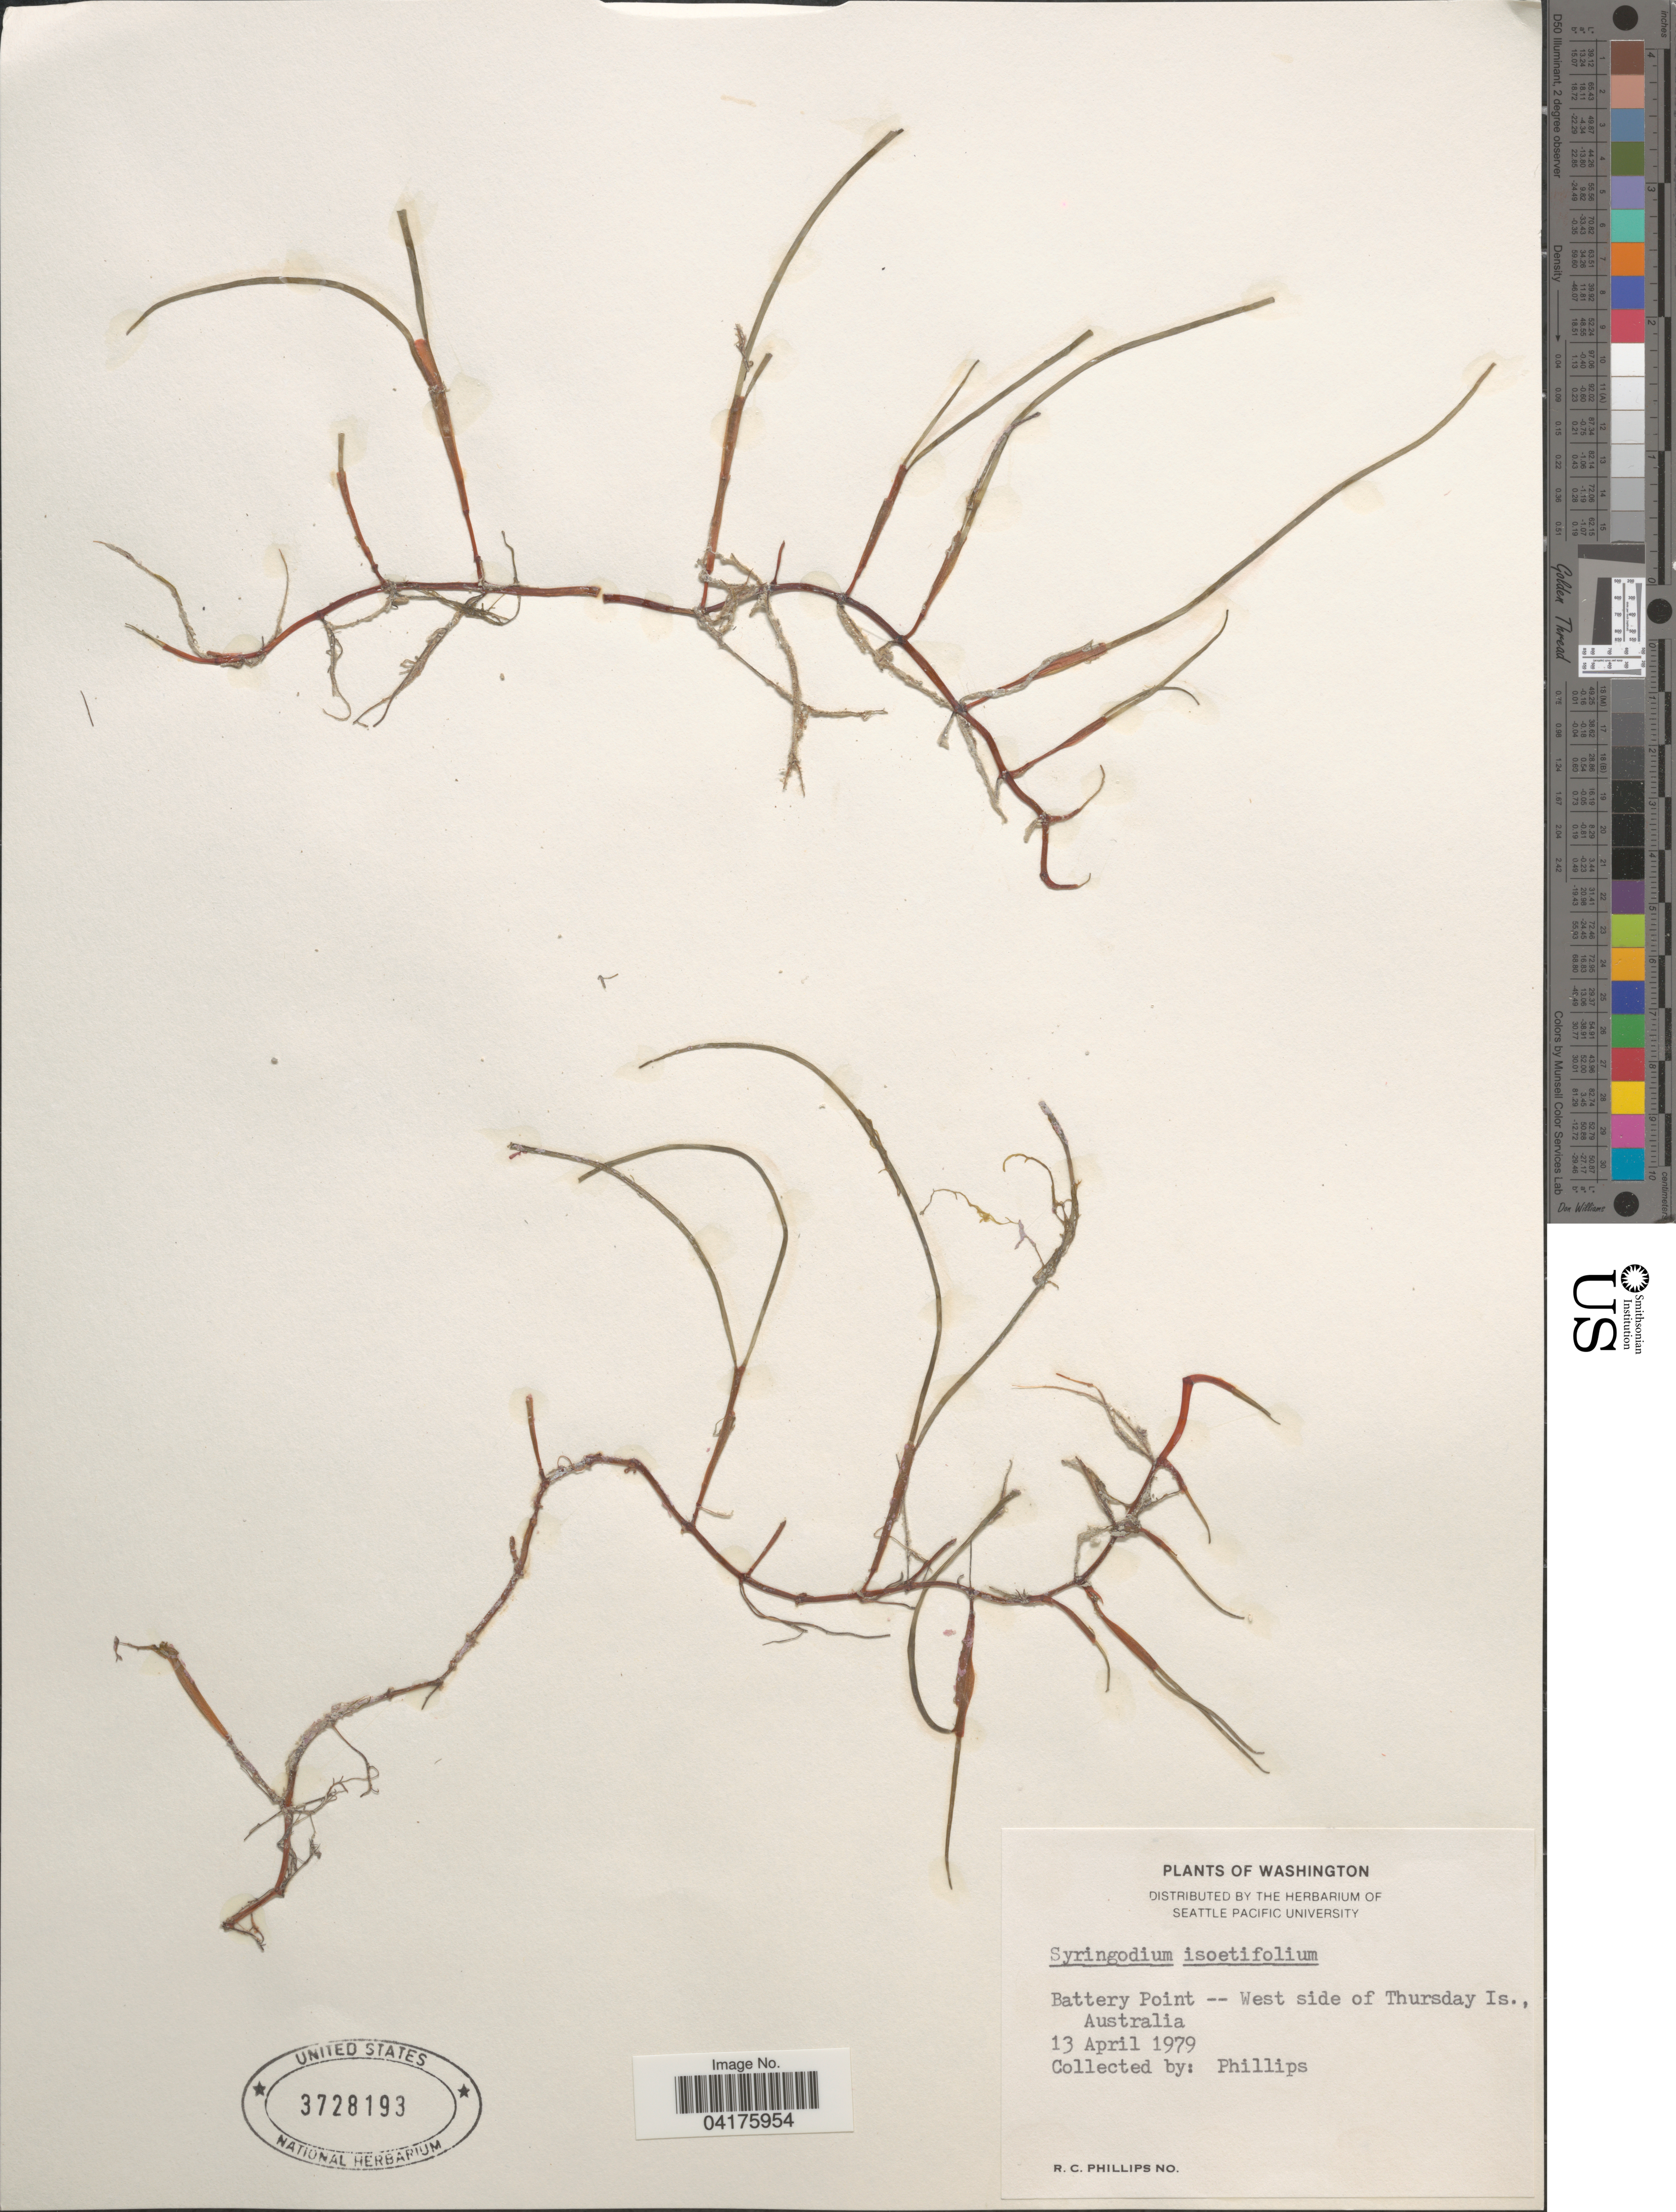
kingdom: Plantae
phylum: Tracheophyta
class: Liliopsida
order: Alismatales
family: Cymodoceaceae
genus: Syringodium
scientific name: Syringodium isoetifolium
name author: (Asch.) Dandy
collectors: R. C. Phillips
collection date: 1979-04-13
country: Australia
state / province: Queensland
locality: Battery Point -- West side of Thursday Is.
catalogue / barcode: US 3728193